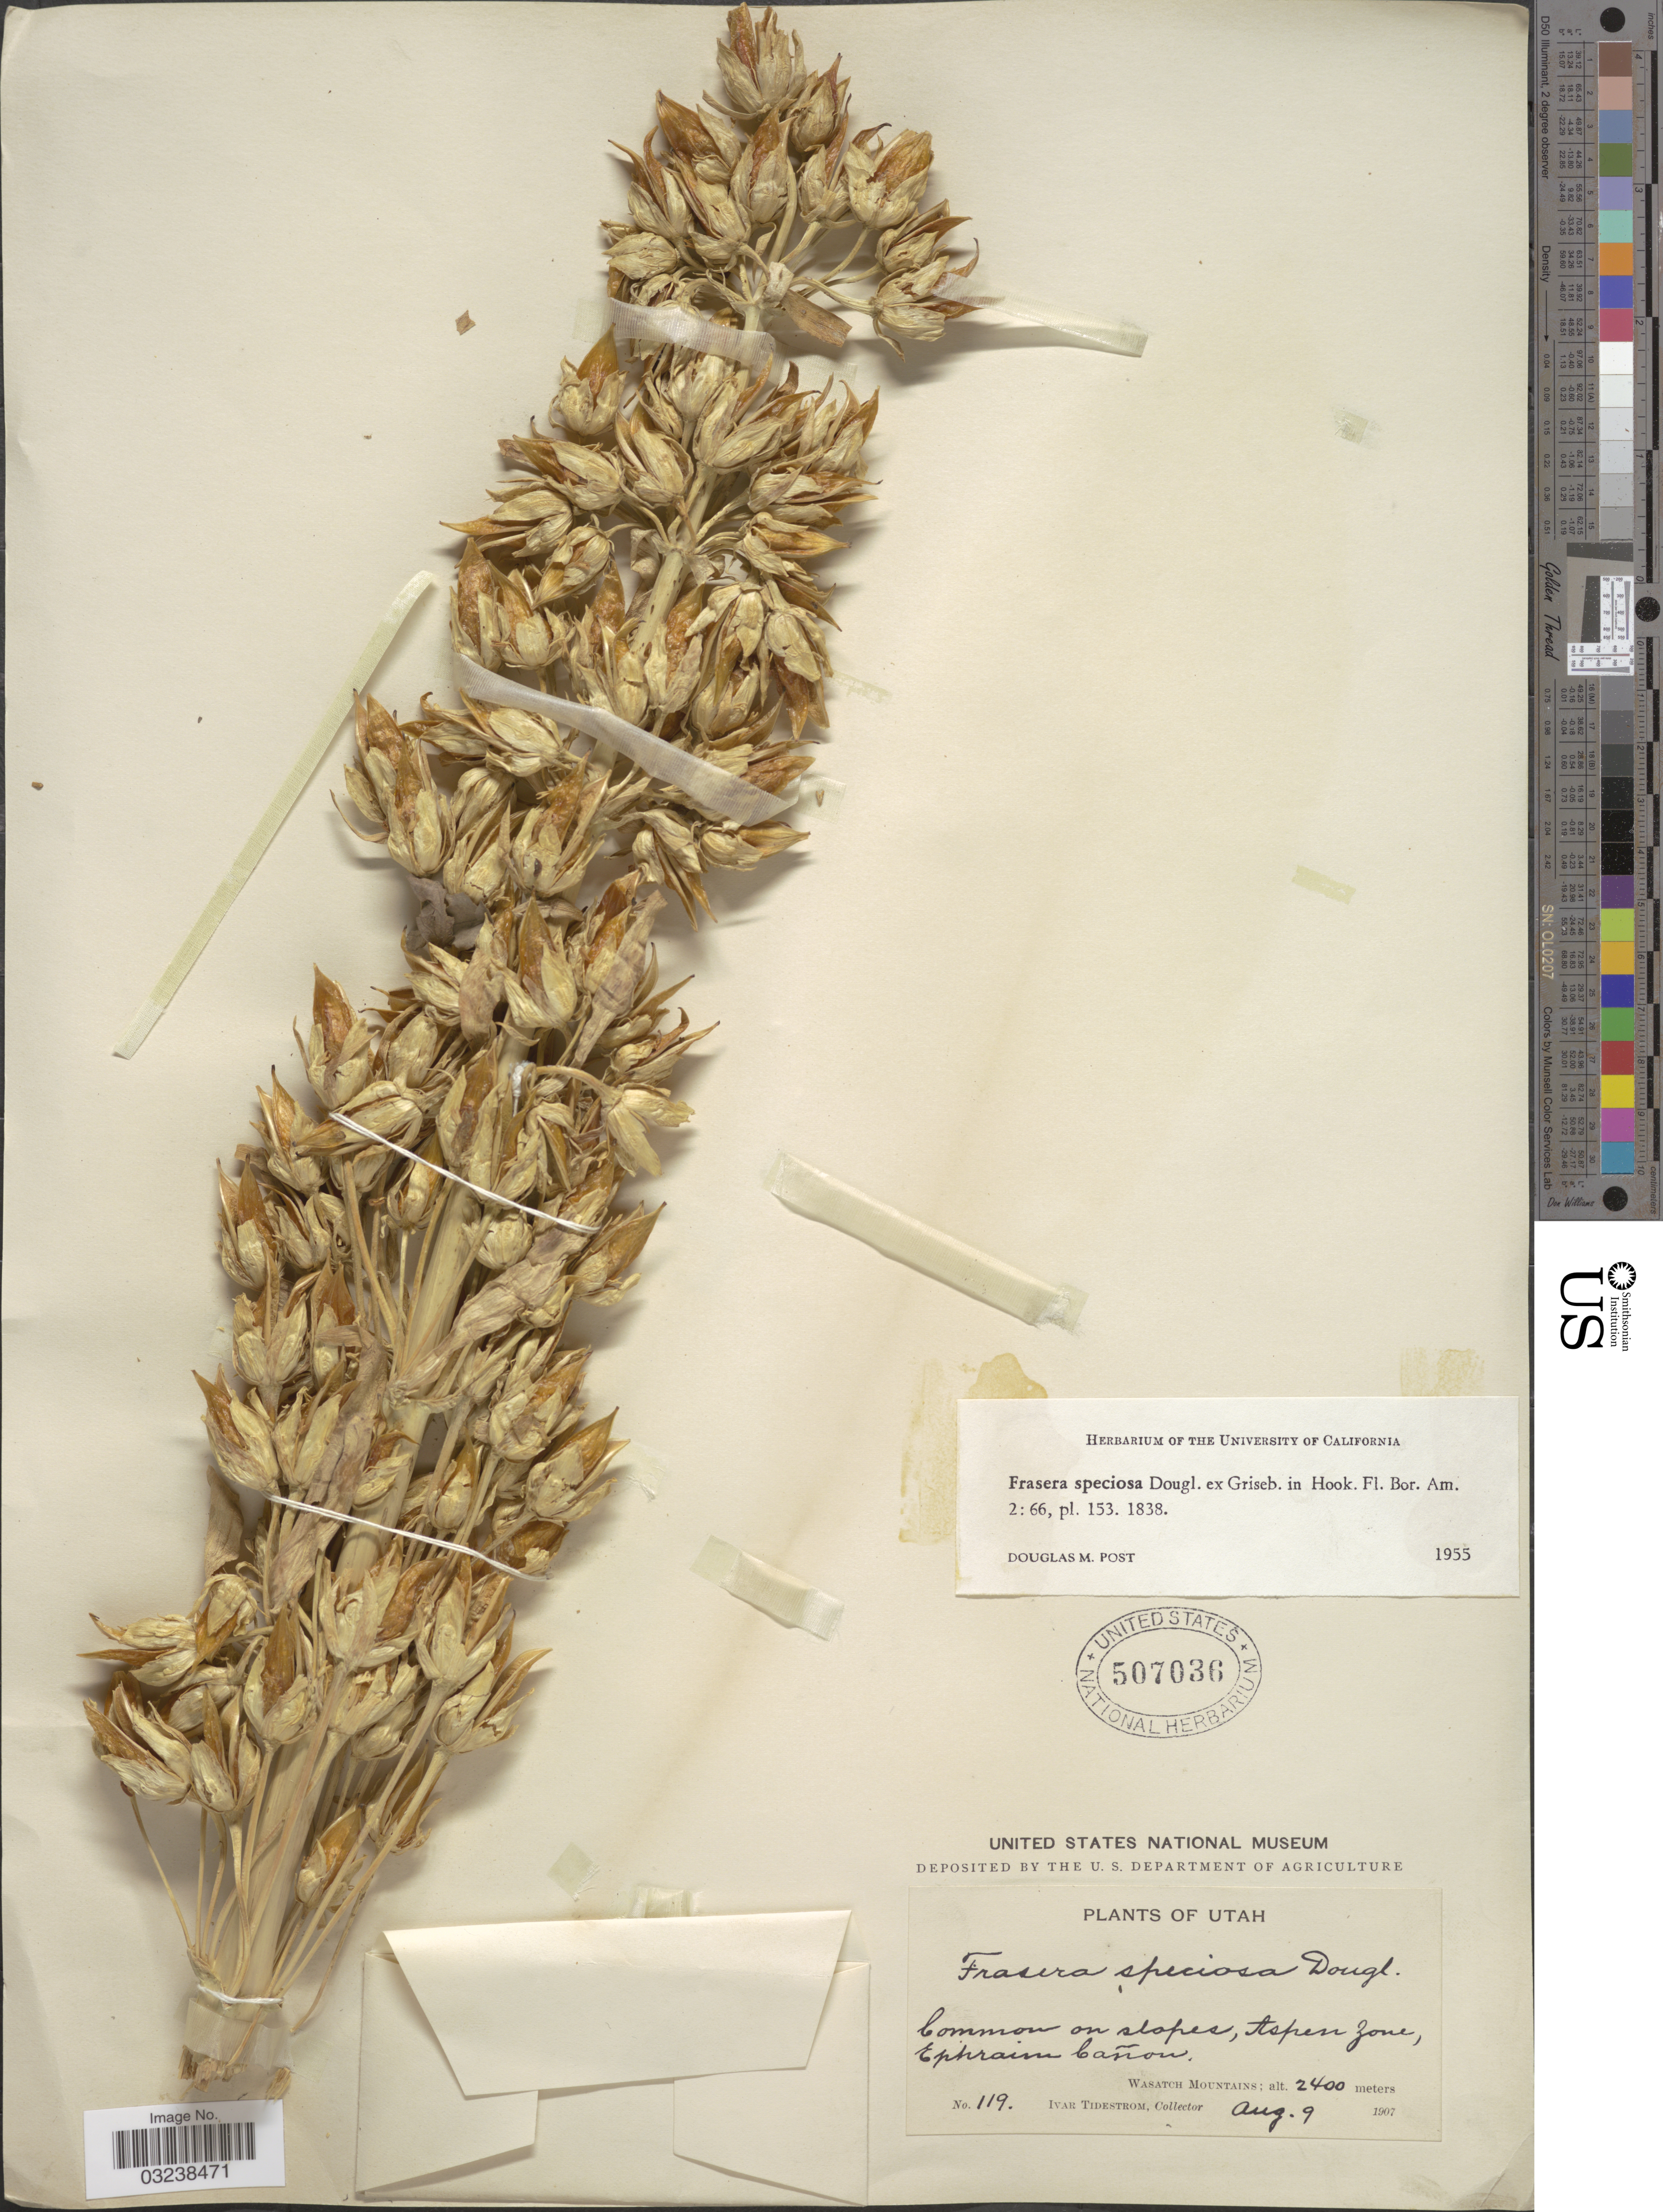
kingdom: Plantae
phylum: Tracheophyta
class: Magnoliopsida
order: Gentianales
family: Gentianaceae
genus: Swertia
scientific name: Swertia radiata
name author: (Kellogg) Kuntze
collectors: I. F. Tidestrom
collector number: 119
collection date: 1907-08-09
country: United States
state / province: Utah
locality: Common on slopes, Aspen Zone, Ephraim Cañon. Wasatch Mountains.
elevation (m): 2400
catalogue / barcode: US 507036